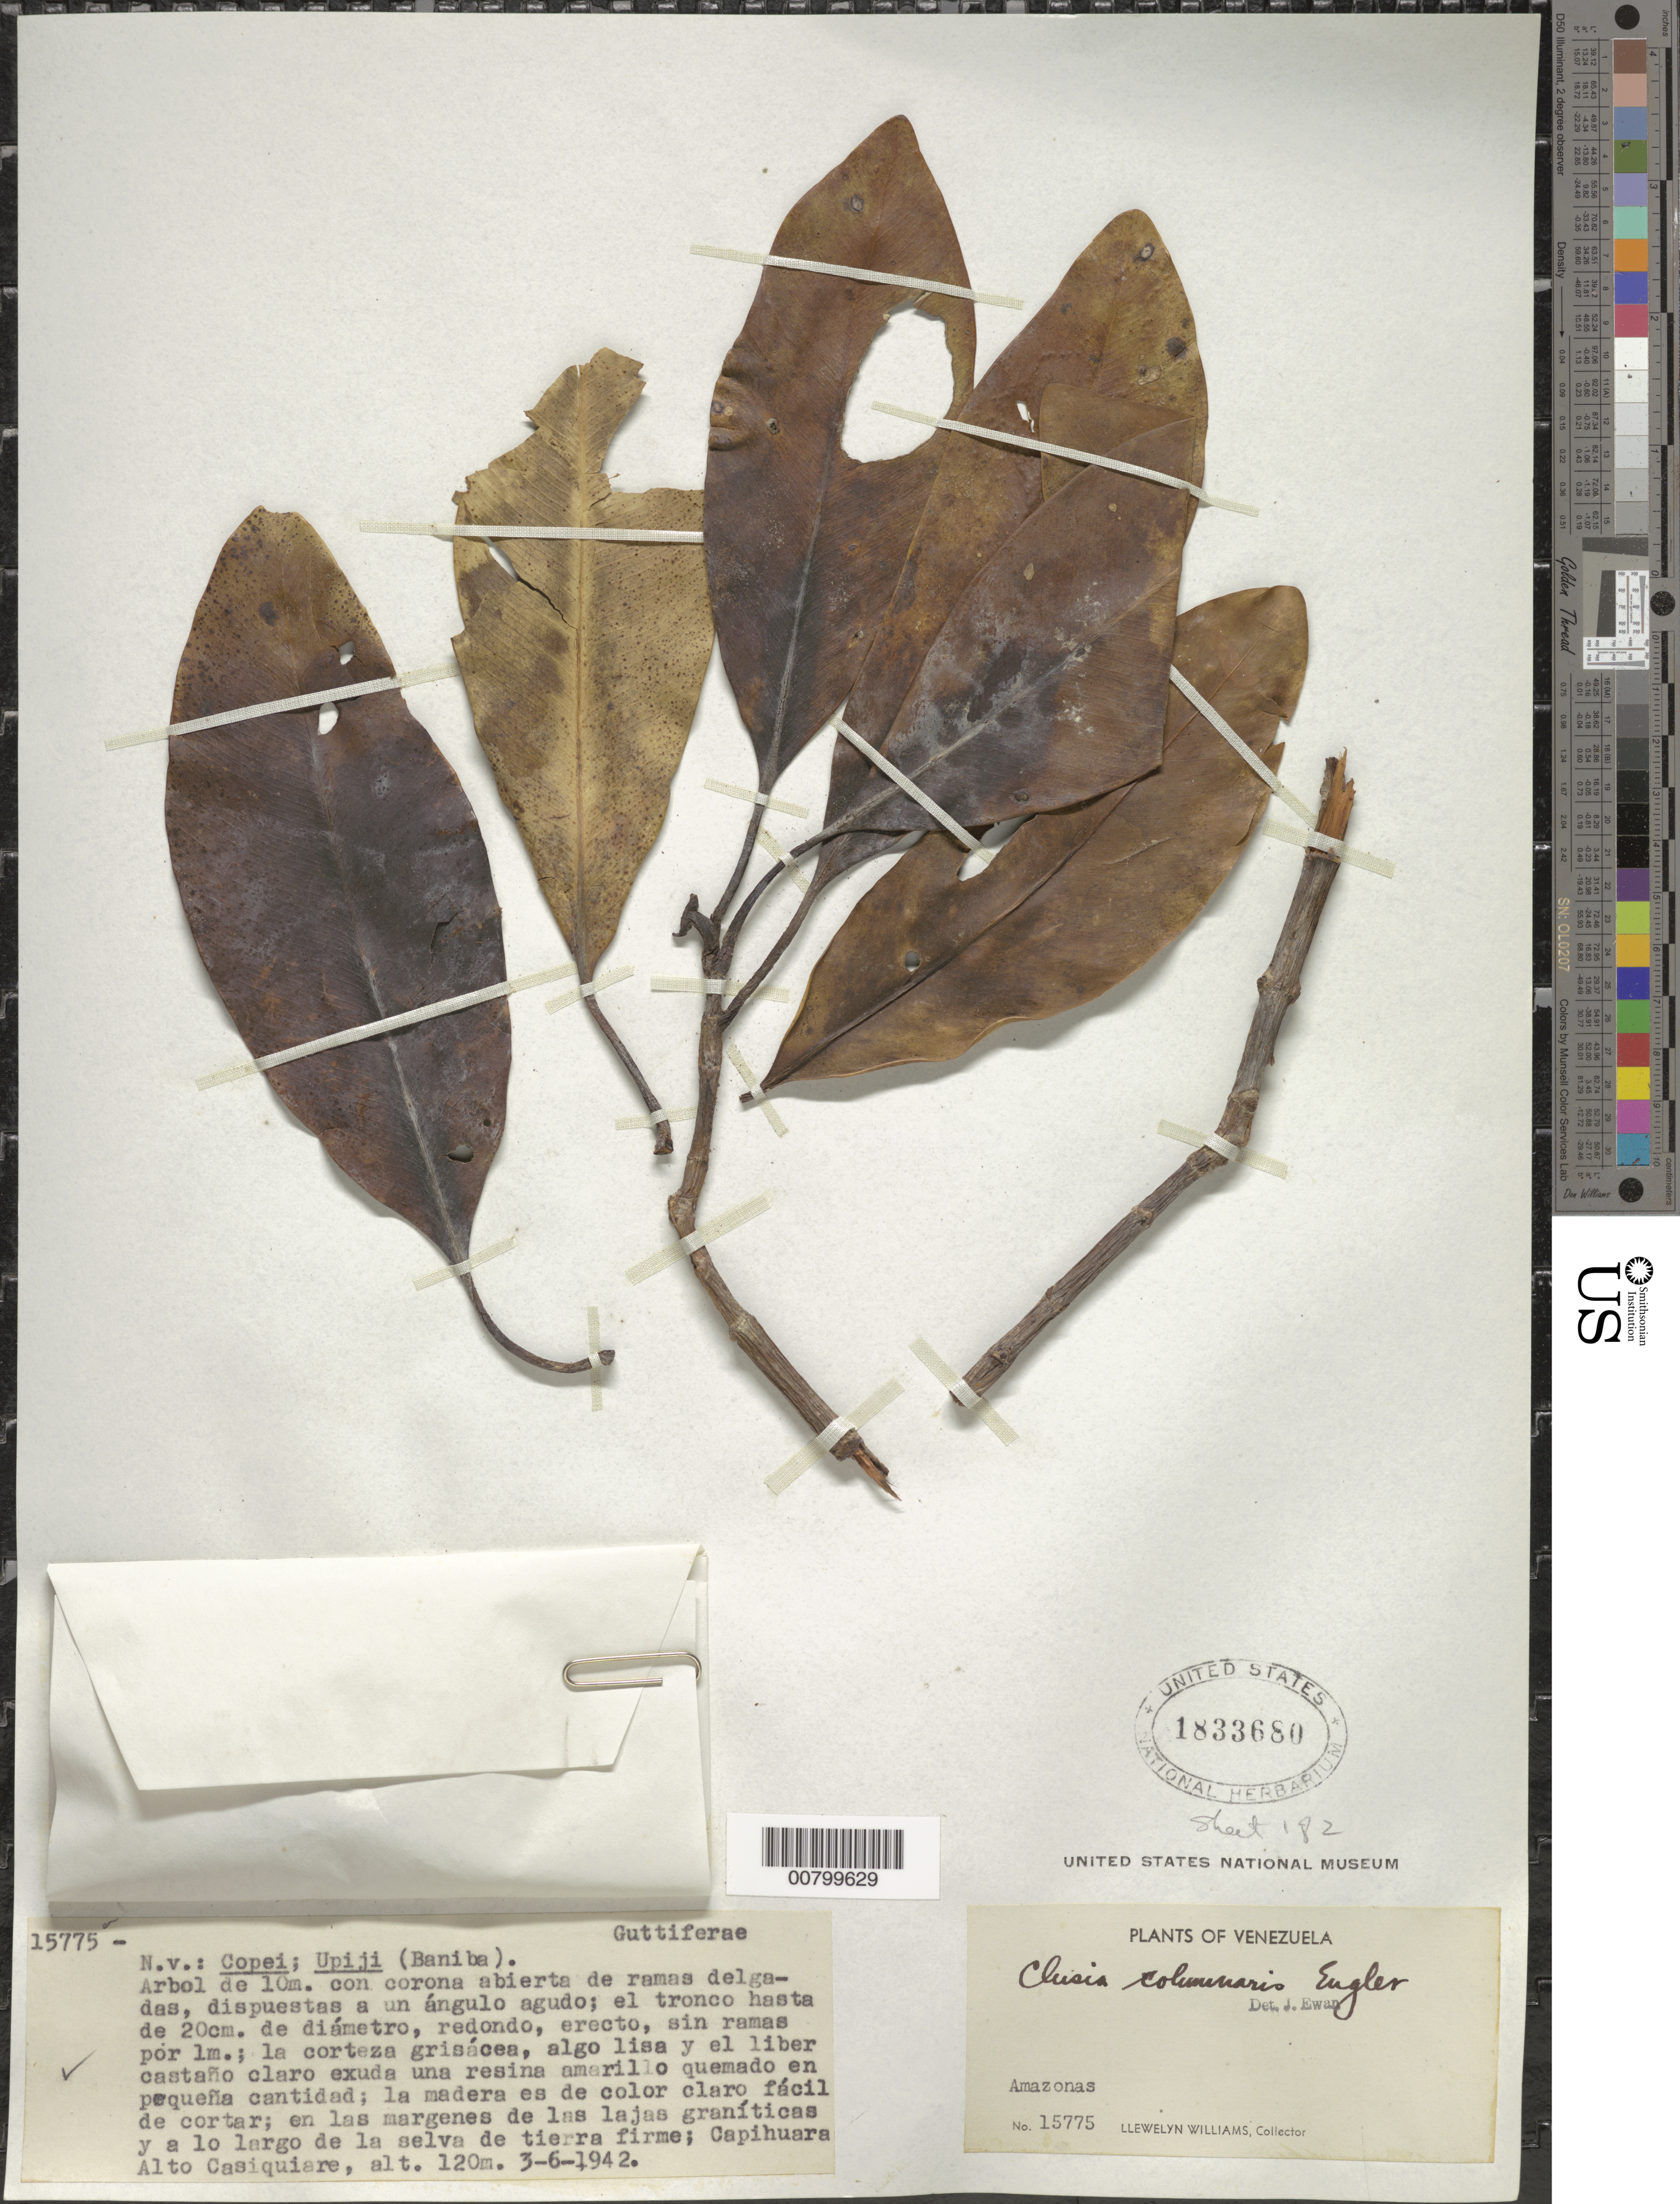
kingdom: Plantae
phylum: Tracheophyta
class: Magnoliopsida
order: Malpighiales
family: Clusiaceae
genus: Clusia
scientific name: Clusia columnaris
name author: Engl.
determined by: Ewan, J. A.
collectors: Ll. Williams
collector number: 15775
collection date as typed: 3-Jun-42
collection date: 1942-06-03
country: Venezuela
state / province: Amazonas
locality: Capihuara, Alto Casiquiare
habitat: Margenes de las lajas graníticas y a lo largo de la selva de tierra firme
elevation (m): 120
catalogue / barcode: US 1833680